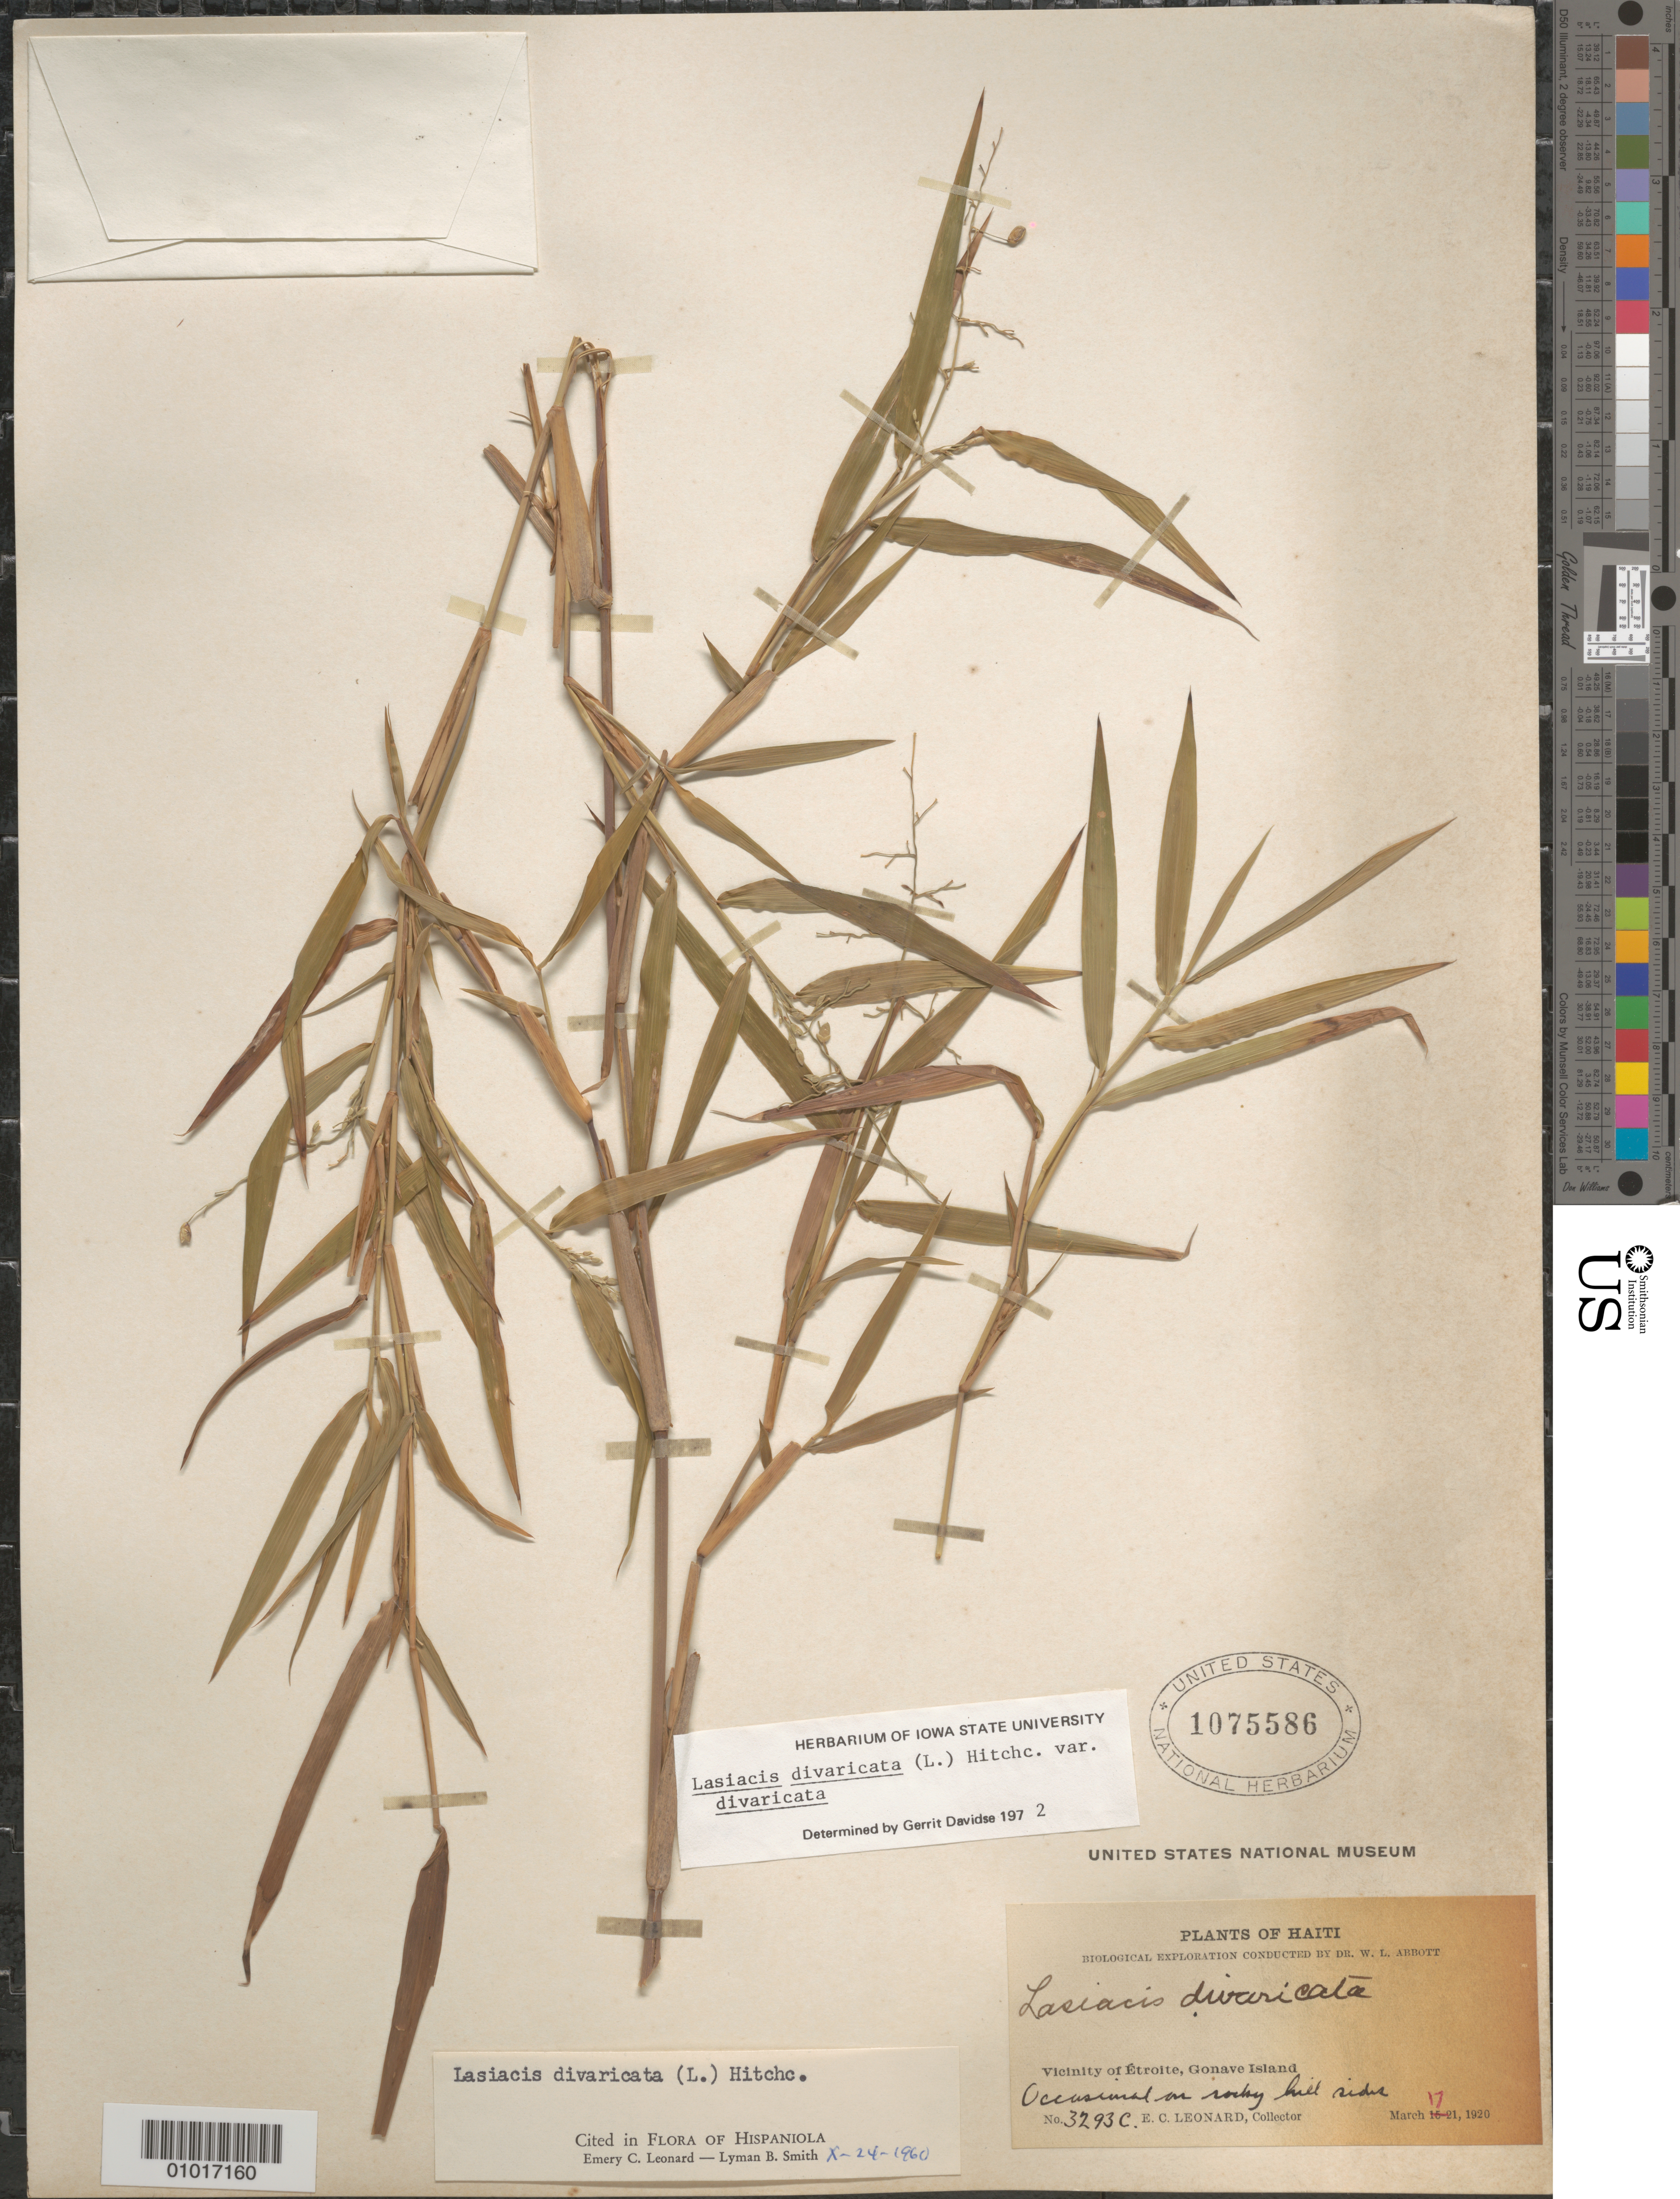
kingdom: Plantae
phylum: Tracheophyta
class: Liliopsida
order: Poales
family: Poaceae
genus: Lasiacis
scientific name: Lasiacis divaricata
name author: (L.) Hitchc.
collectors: E. C. Leonard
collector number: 3293C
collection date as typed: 17 Mar 1920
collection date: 1920-03-17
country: Haiti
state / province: Óuest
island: Hispaniola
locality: Vicinity of Etrolte, Gonave Island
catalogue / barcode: US 1075586